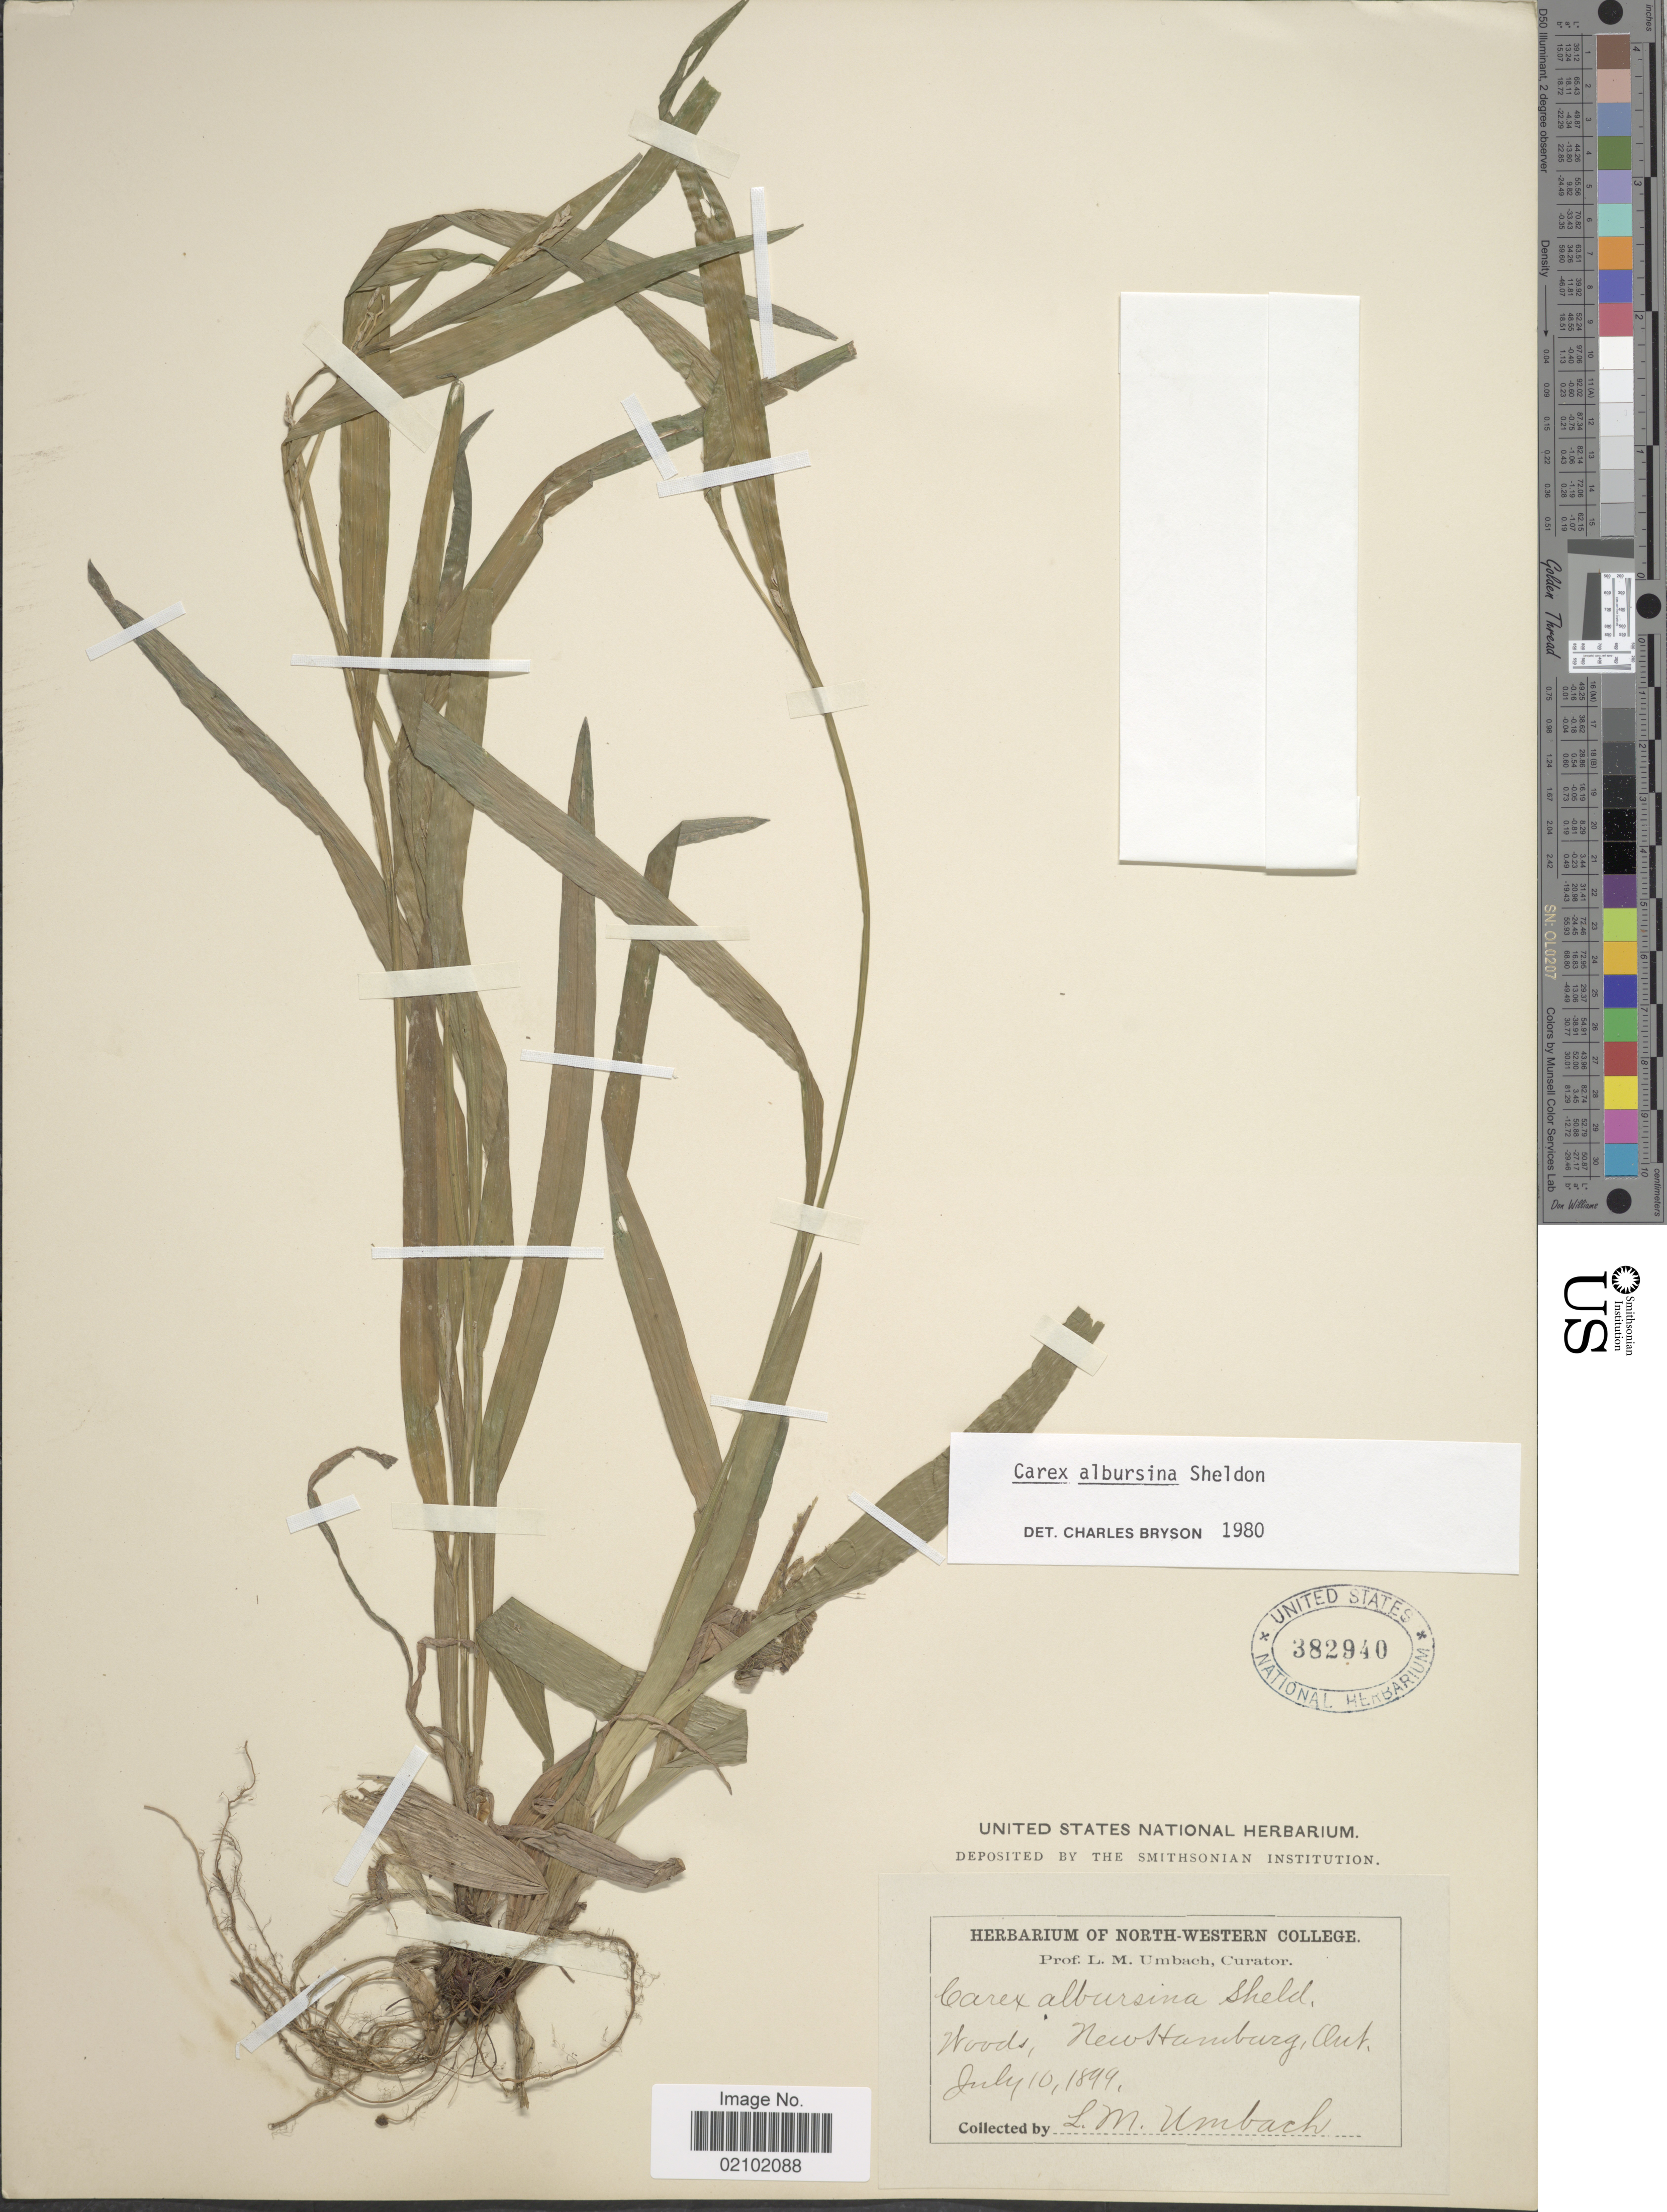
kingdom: Plantae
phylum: Tracheophyta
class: Liliopsida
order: Poales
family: Cyperaceae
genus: Carex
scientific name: Carex albursina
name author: E. Sheld.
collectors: L. M. Umbach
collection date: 1899-07-10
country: Canada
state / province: Ontario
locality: New Hamburg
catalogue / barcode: US 382940